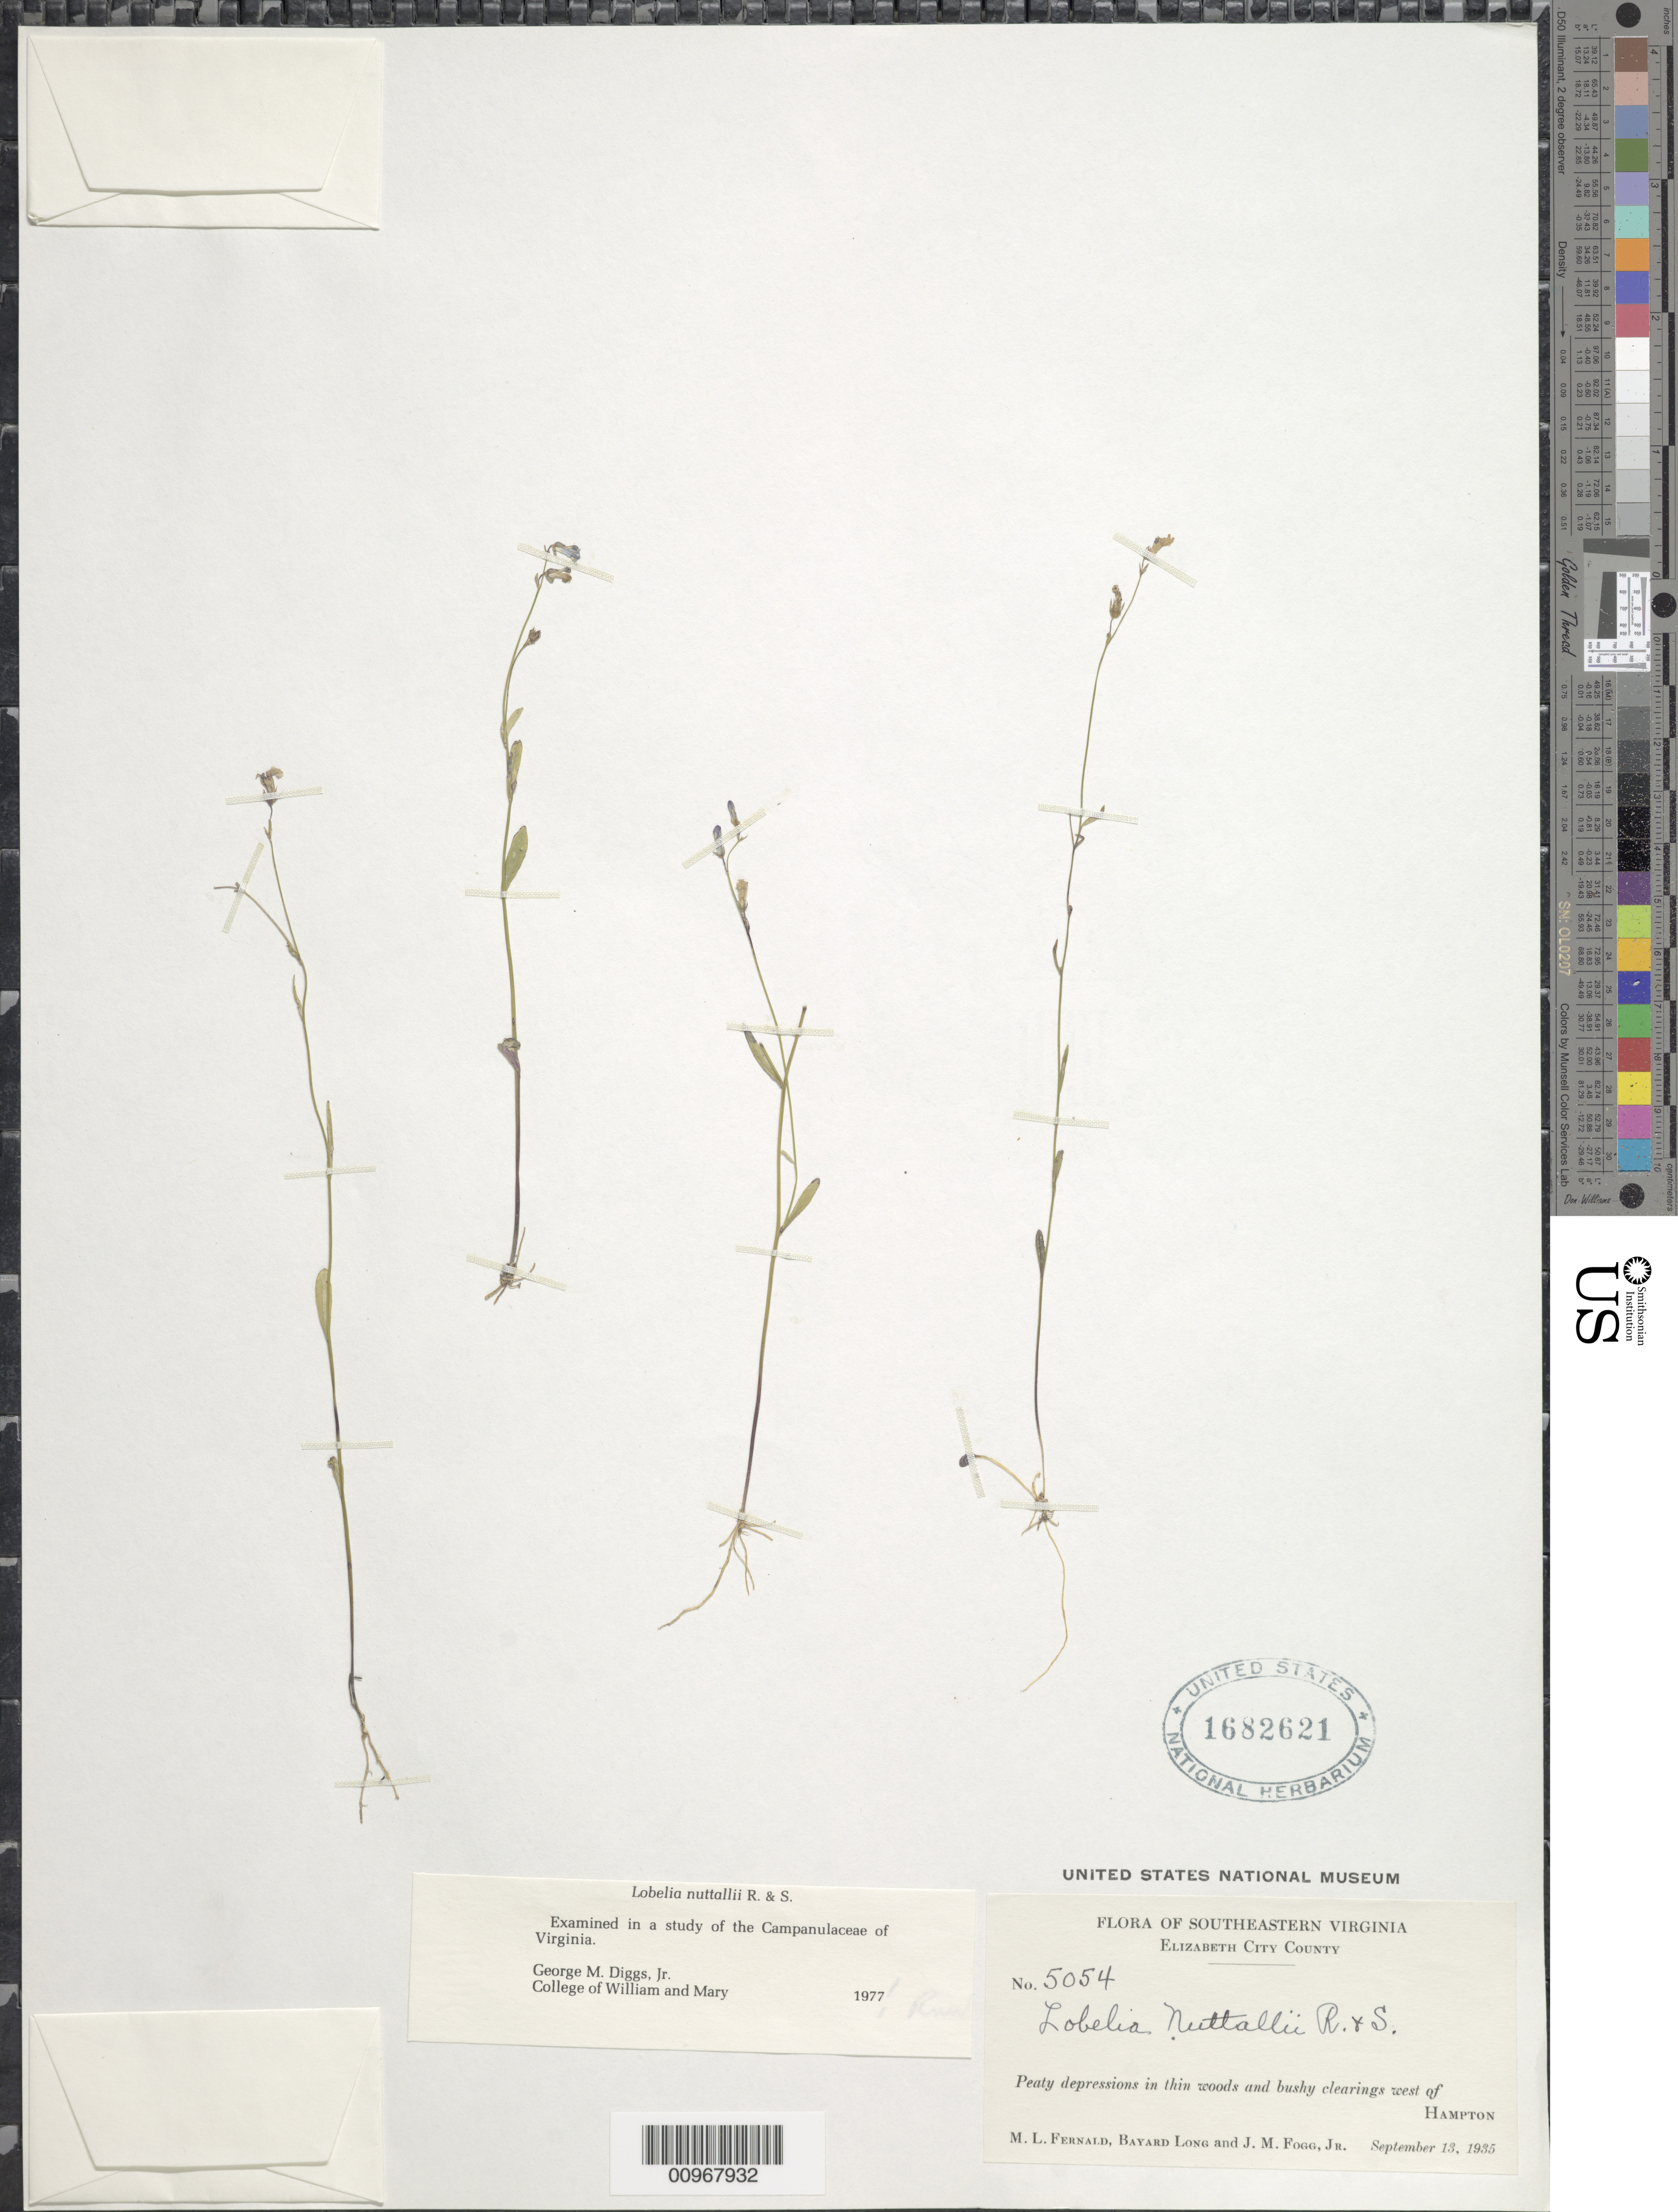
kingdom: Plantae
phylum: Tracheophyta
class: Magnoliopsida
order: Asterales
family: Campanulaceae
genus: Lobelia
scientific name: Lobelia nuttallii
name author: Schult.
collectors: M. L. Fernald, B. H. Long & J. Fogg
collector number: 5054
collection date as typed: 13 Sep 1935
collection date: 1935-09-13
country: United States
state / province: Virginia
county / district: Hampton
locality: W of Hampton. Elizabeth City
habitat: peaty depressions in thin woods and bushy clearings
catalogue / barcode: US 1682621